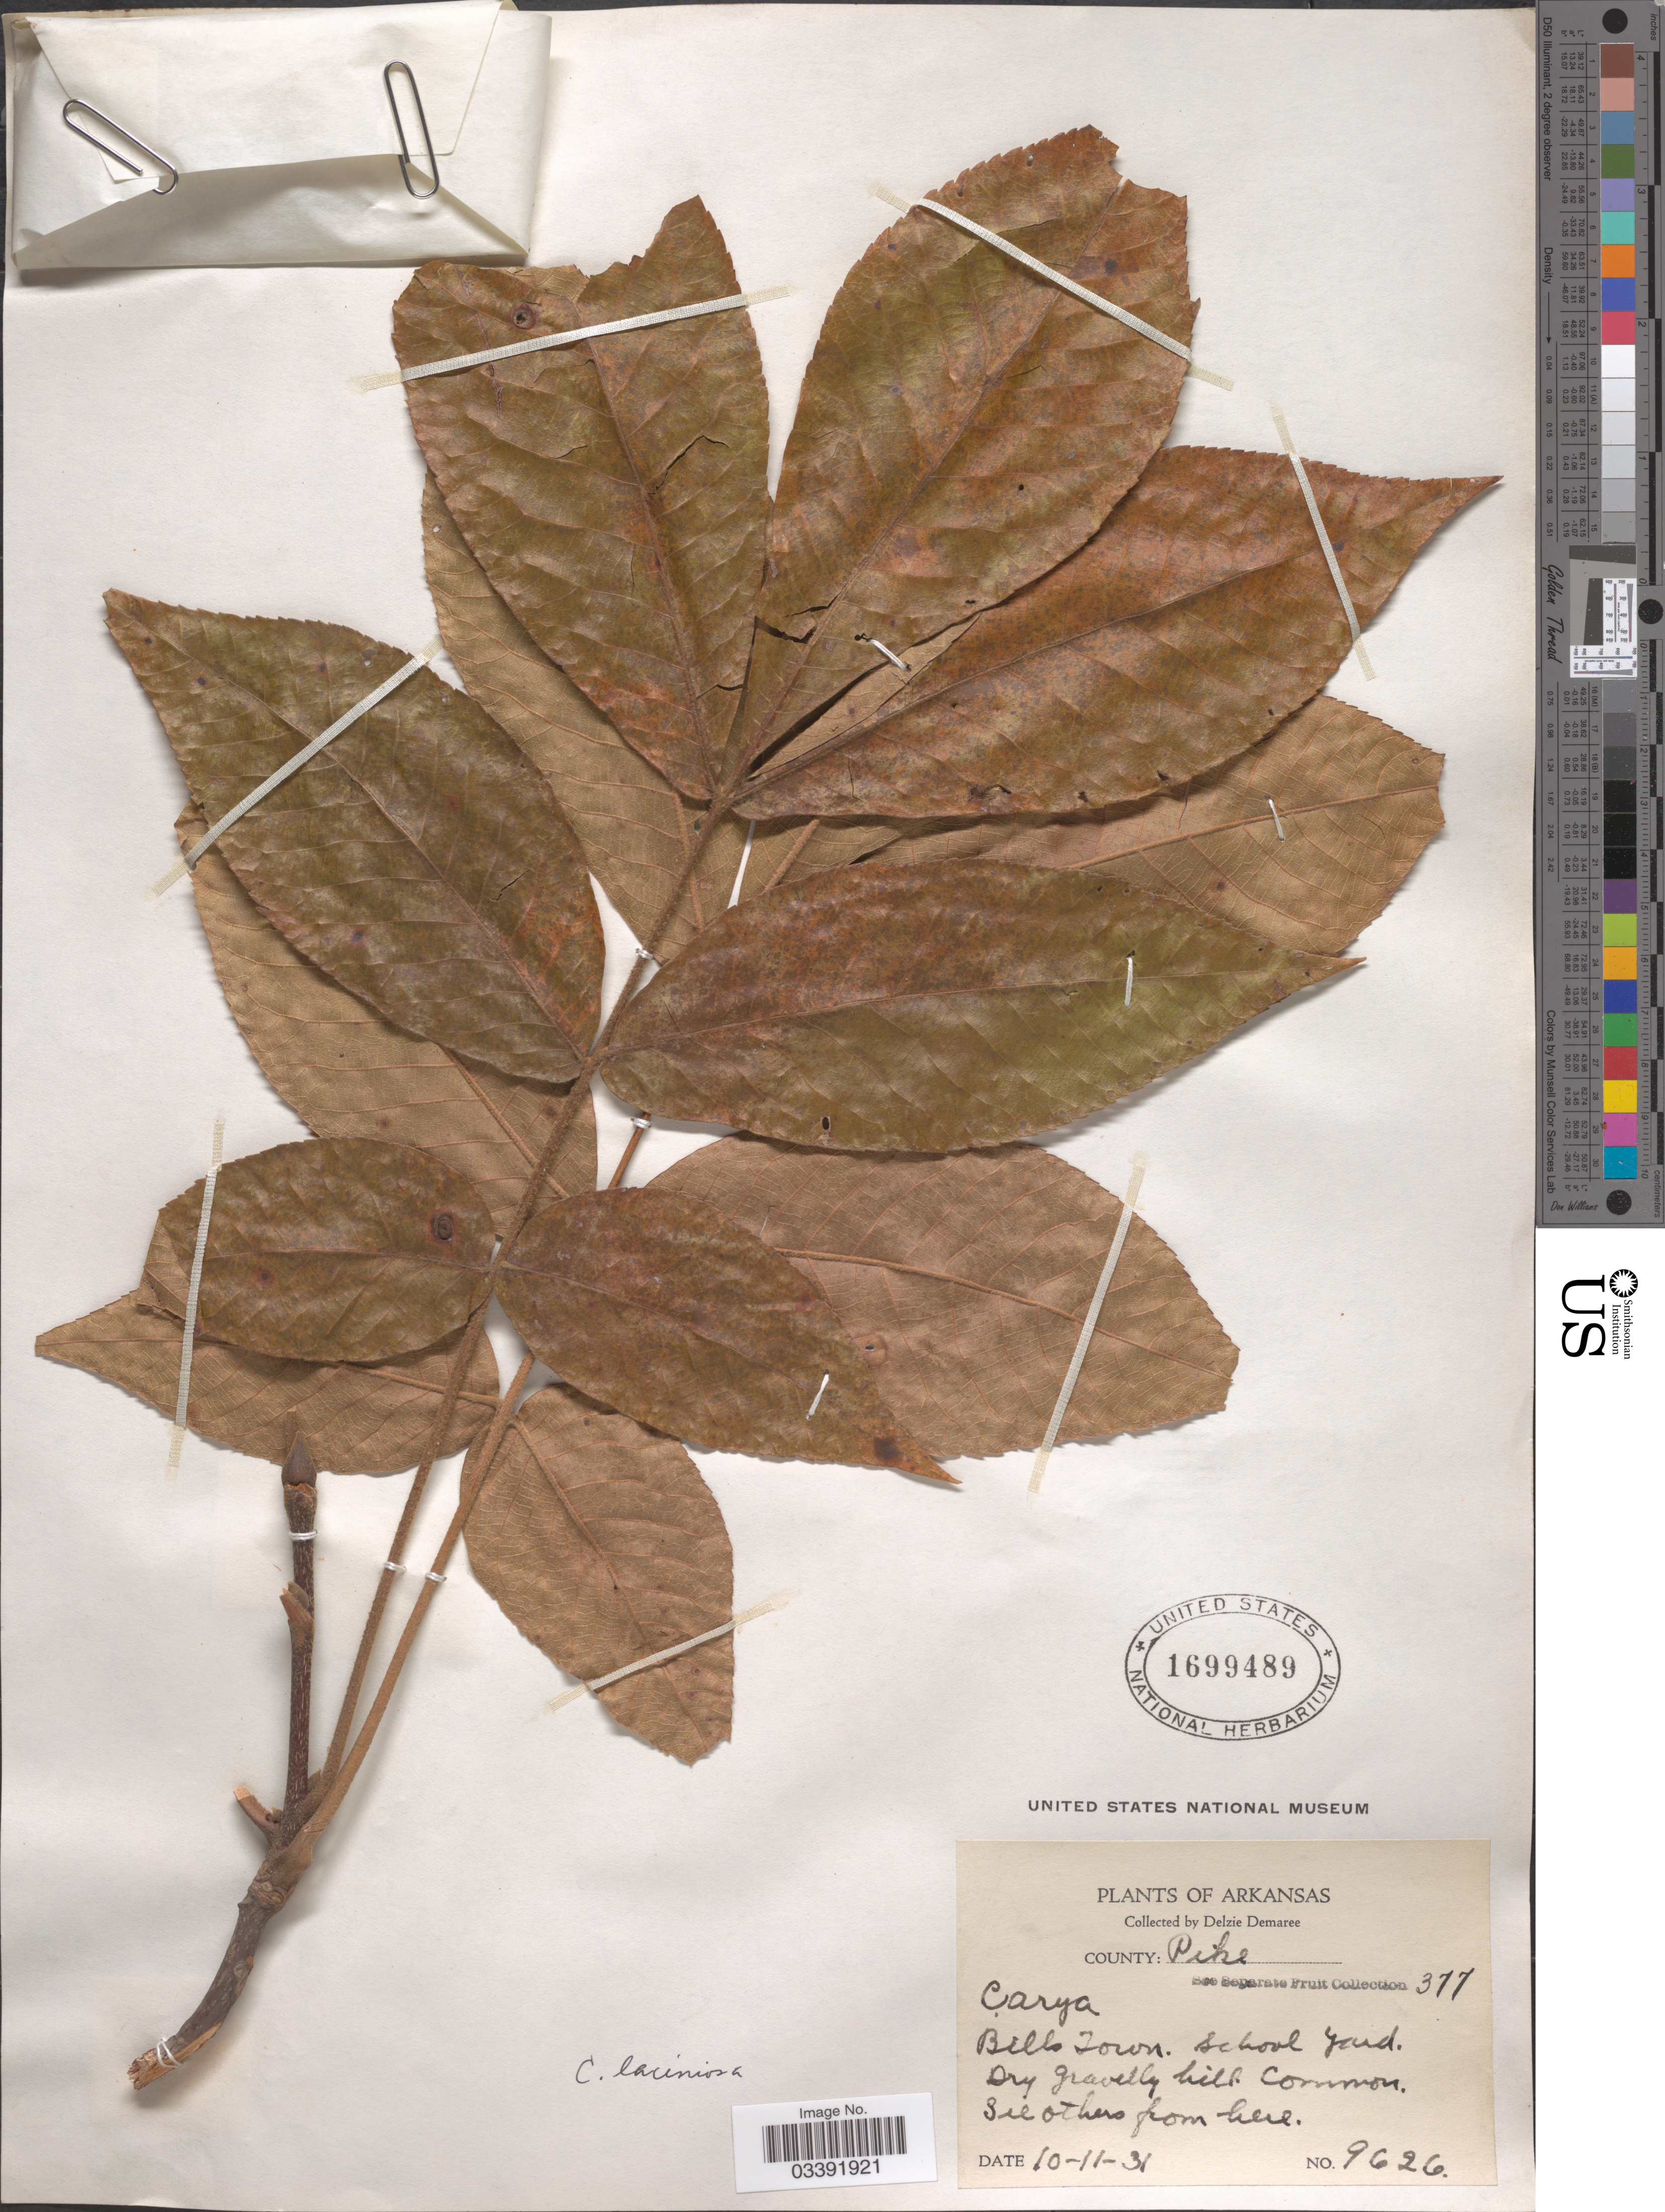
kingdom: Plantae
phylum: Tracheophyta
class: Magnoliopsida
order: Fagales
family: Juglandaceae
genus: Carya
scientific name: Carya laciniosa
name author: (F. Michx.) G. Don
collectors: D. Demaree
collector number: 9626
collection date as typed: Transcribed d/m/y: 11/10/31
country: United States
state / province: Arkansas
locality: County: Pike. Bills Town. School Yard.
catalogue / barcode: US 1699489